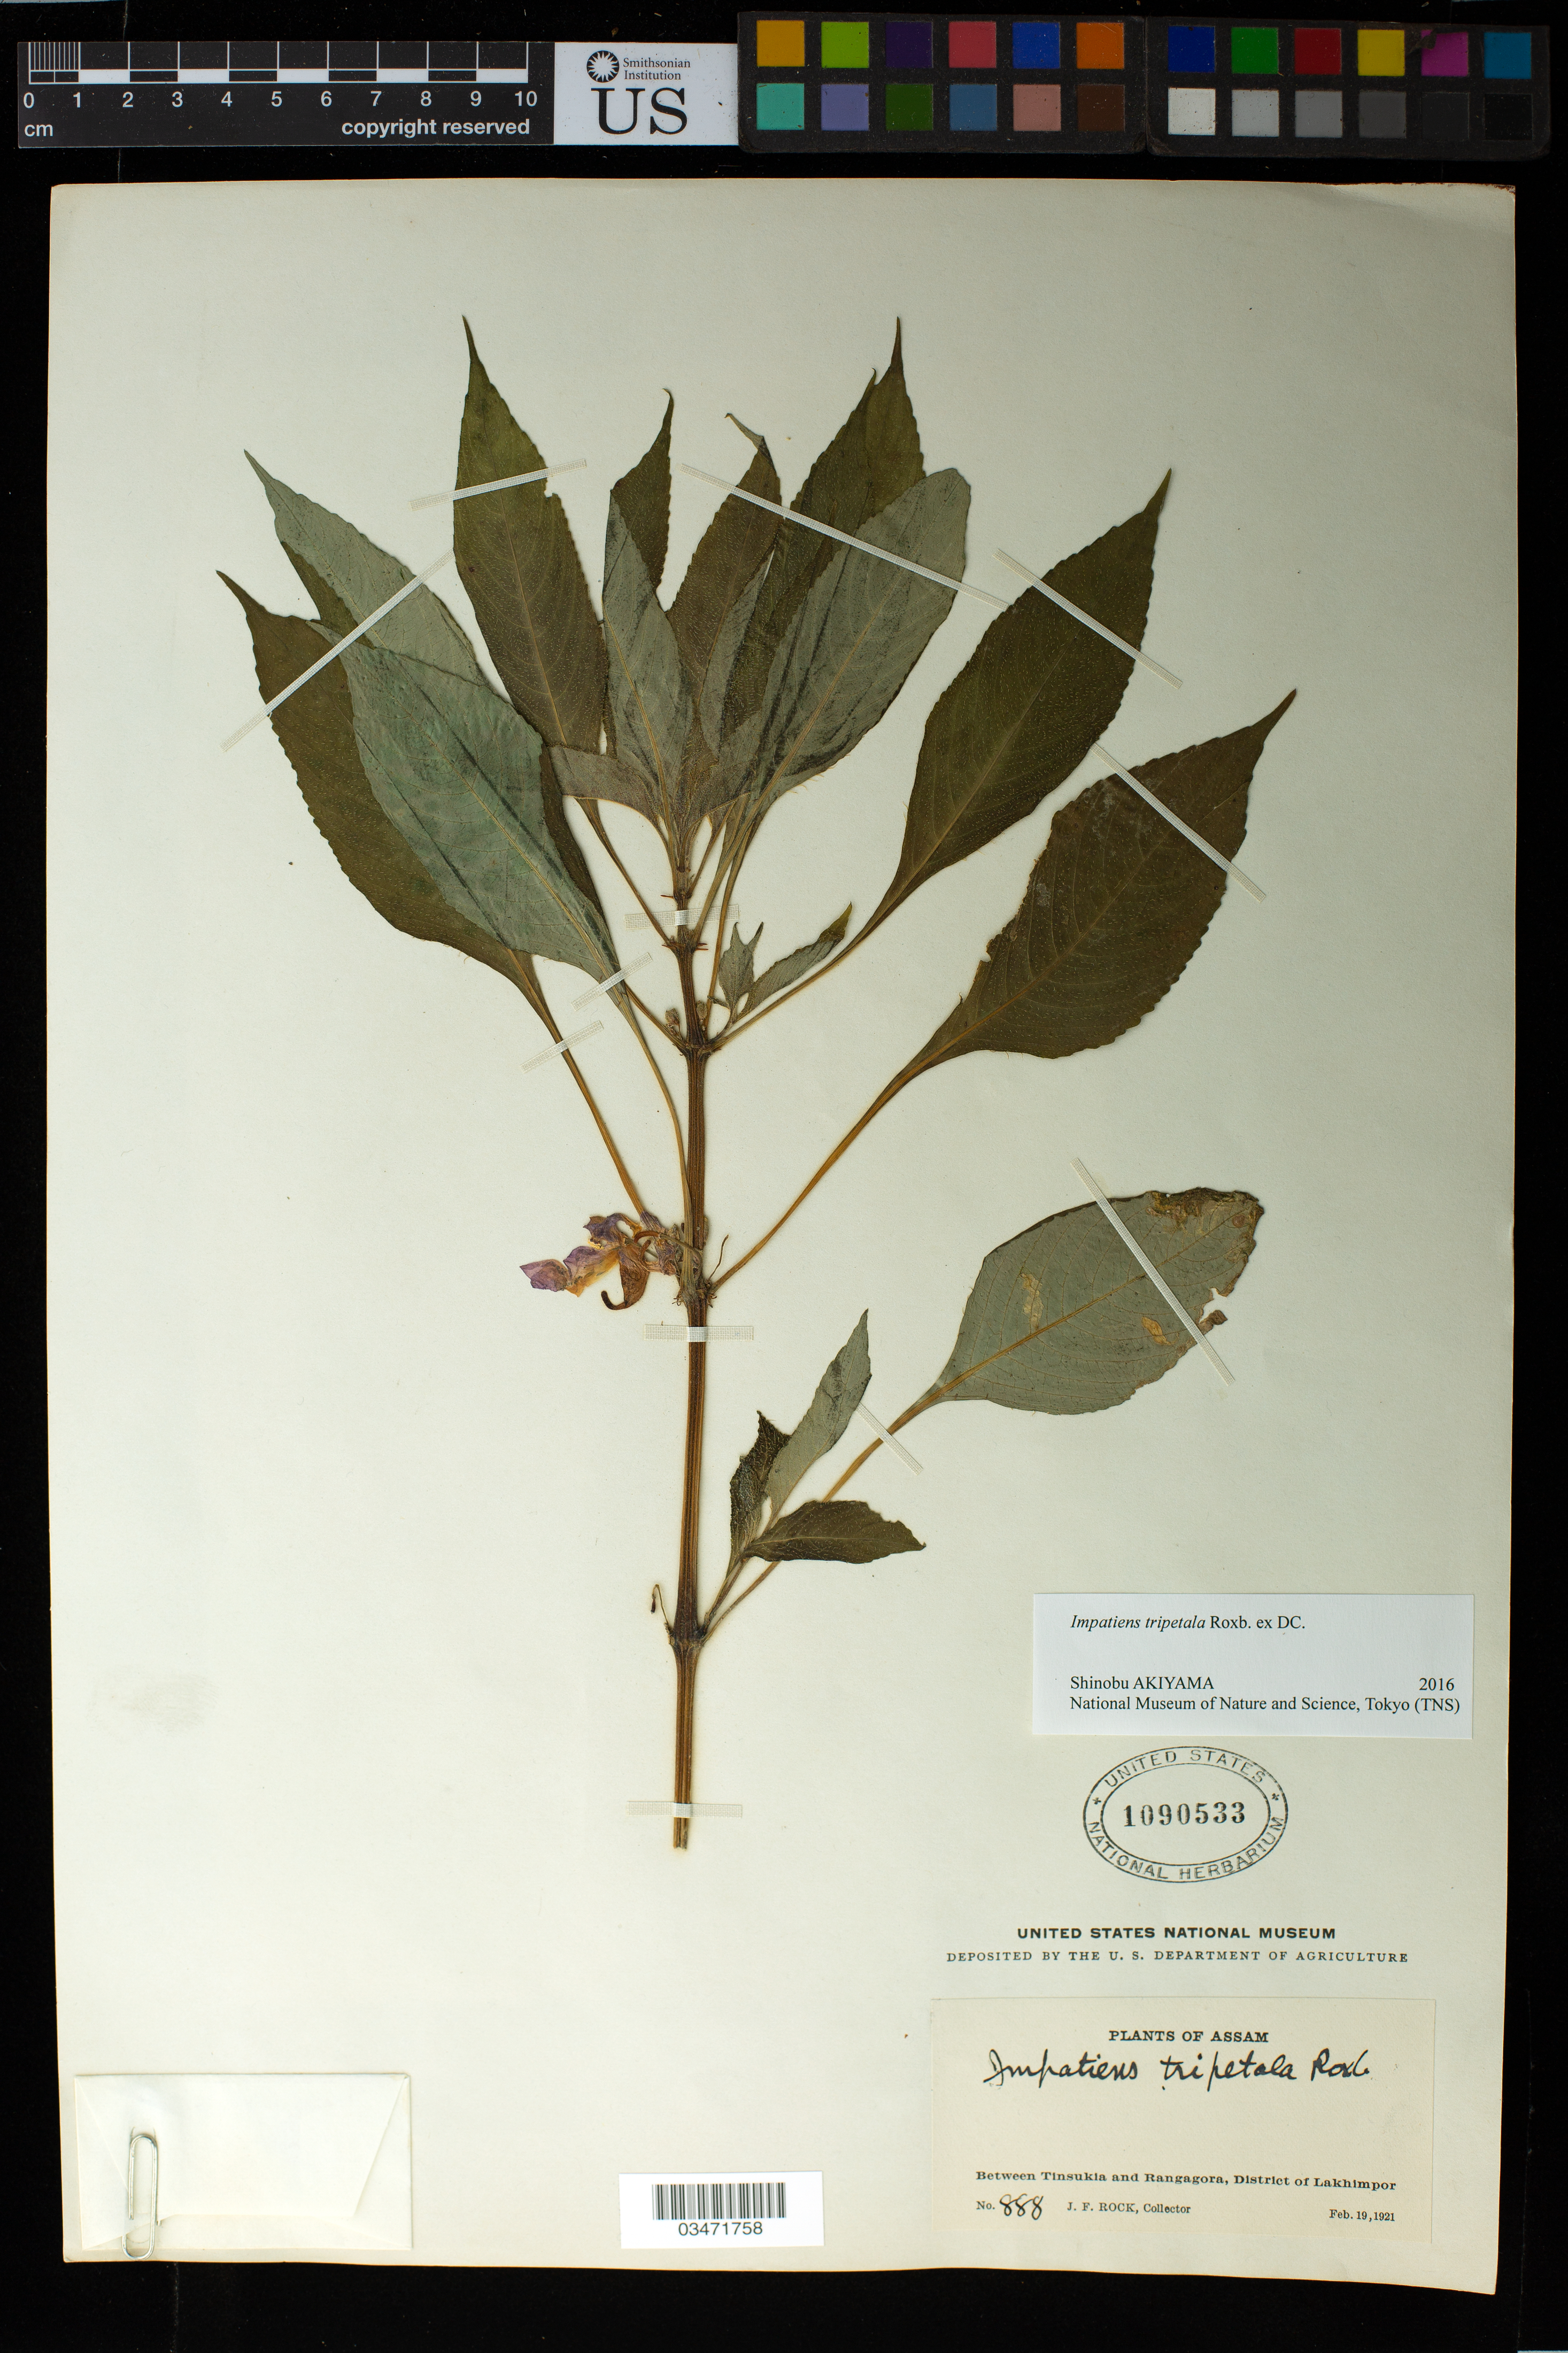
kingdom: Plantae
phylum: Tracheophyta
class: Magnoliopsida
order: Ericales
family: Balsaminaceae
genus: Impatiens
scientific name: Impatiens tripetala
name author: Roxb.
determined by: Akiyama, Shinobu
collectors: J. F. Rock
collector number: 888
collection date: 1921-02-19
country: India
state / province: Assam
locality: District of Lakhimpor. Between Tinsukia and Rangagora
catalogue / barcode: US 1090533